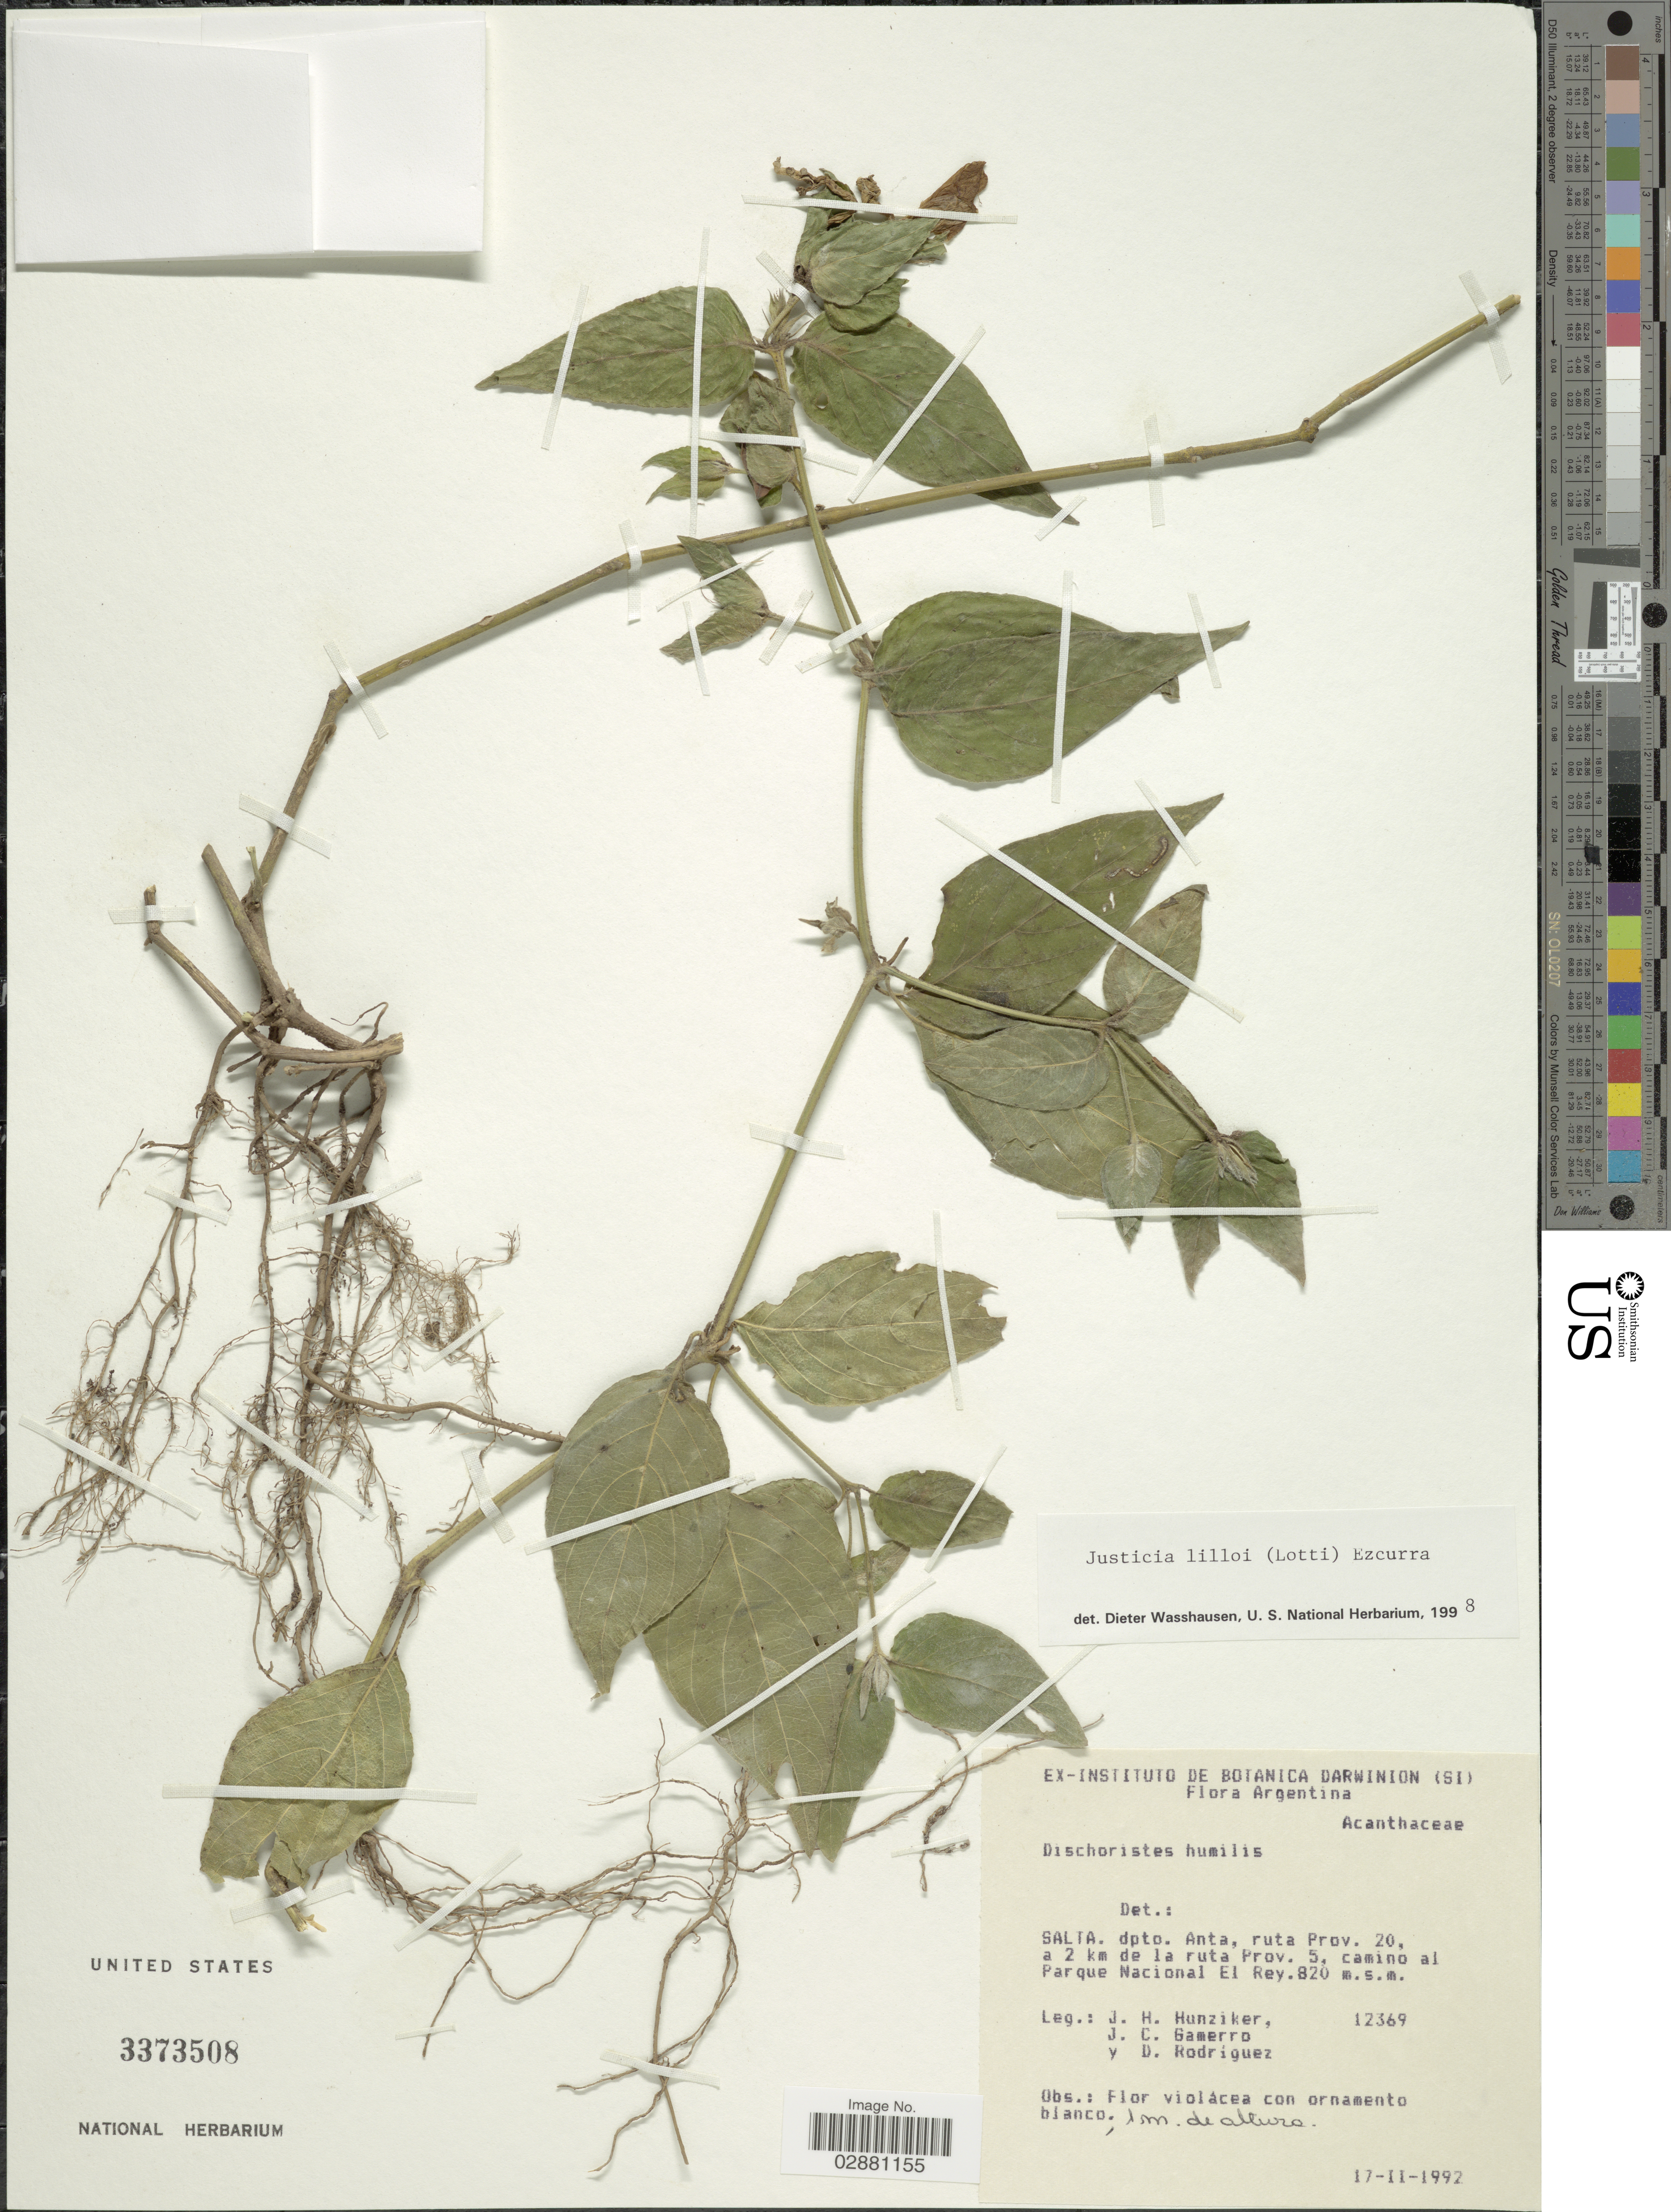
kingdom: Plantae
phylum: Tracheophyta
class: Magnoliopsida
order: Lamiales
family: Acanthaceae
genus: Justicia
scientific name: Justicia thunbergioides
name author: (Lindau) Leonard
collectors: J. H. Hunziker, J. Gamerro & D. Rodriguez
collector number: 12369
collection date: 1992-02-17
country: Argentina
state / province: Salta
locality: Dpto. Anta, ruta Prov. 20, a 2 km de la ruta Prov. 5, camino al Parque Nacional El Rey.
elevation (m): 820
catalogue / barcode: US 3373508